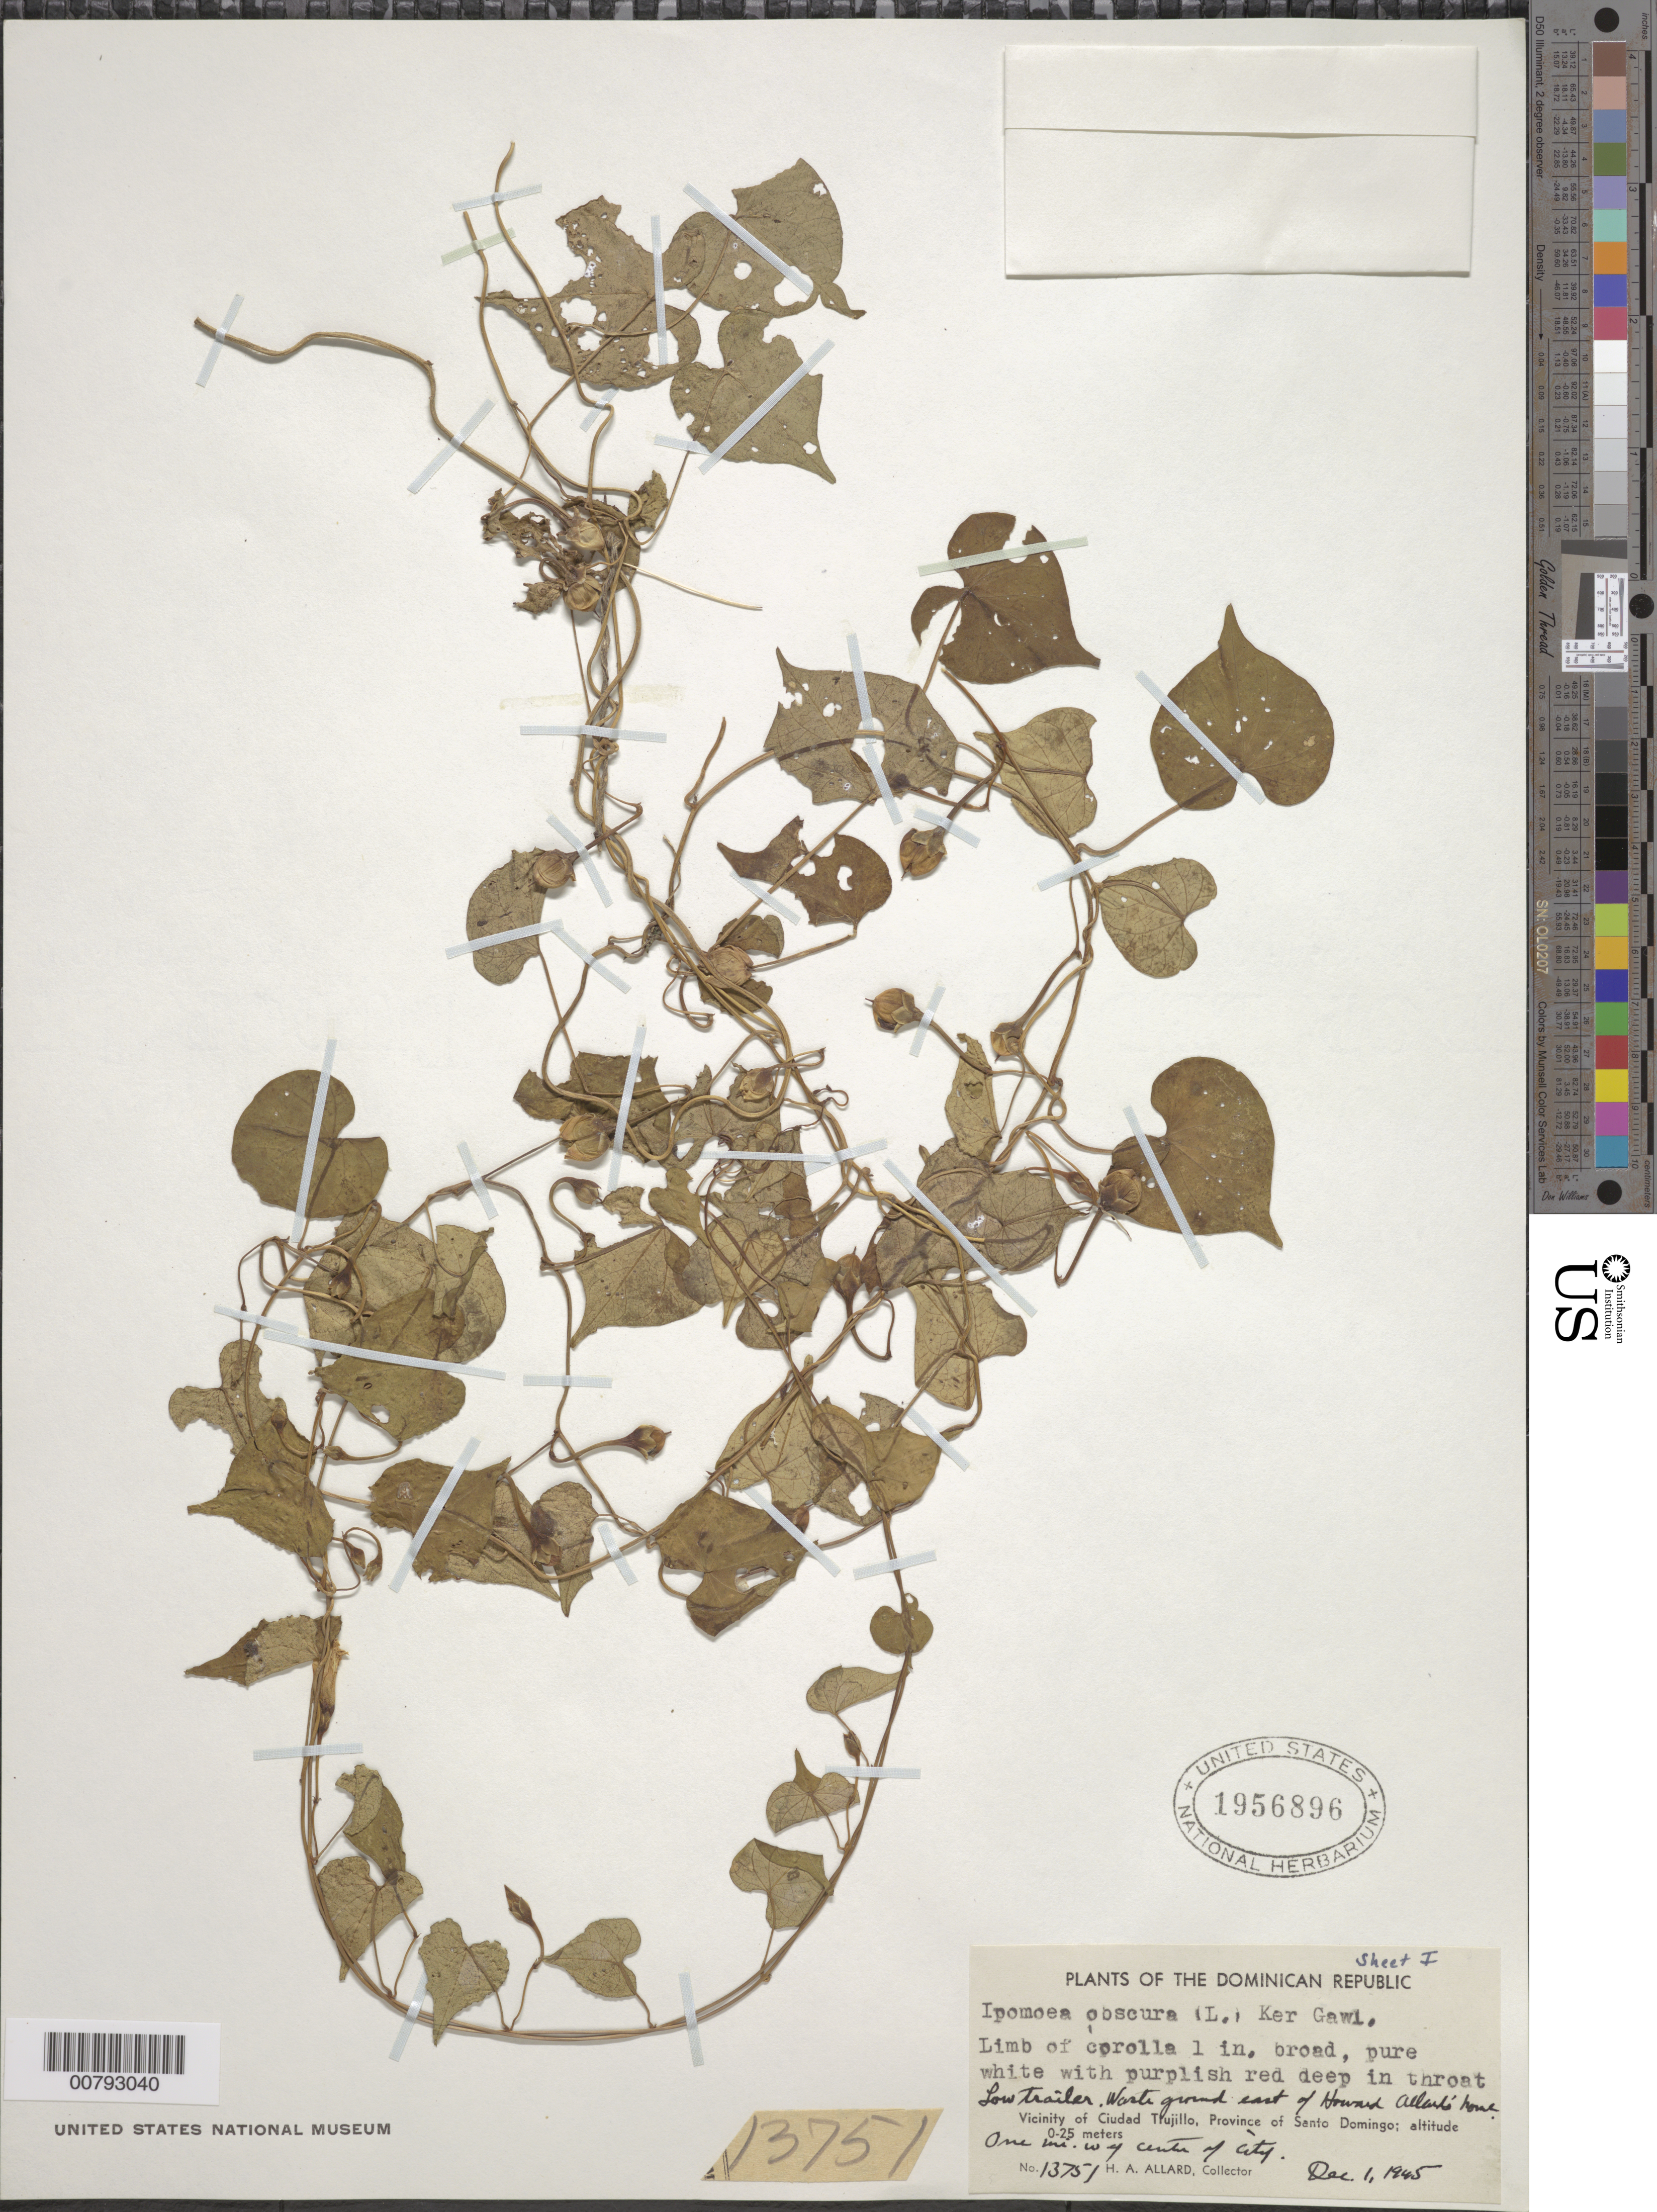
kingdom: Plantae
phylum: Tracheophyta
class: Magnoliopsida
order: Solanales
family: Convolvulaceae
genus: Ipomoea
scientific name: Ipomoea obscura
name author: (L.) Ker Gawl.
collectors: H. A. Allard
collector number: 13751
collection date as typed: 01 Dec 1945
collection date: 1945-12-01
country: Dominican Republic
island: Hispaniola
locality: Province of Santo Domingo, vicinity of Ciudad Trujillo, east of Howard Allard's home one mile W of center of city.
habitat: Waste ground.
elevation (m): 0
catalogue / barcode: US 1956896